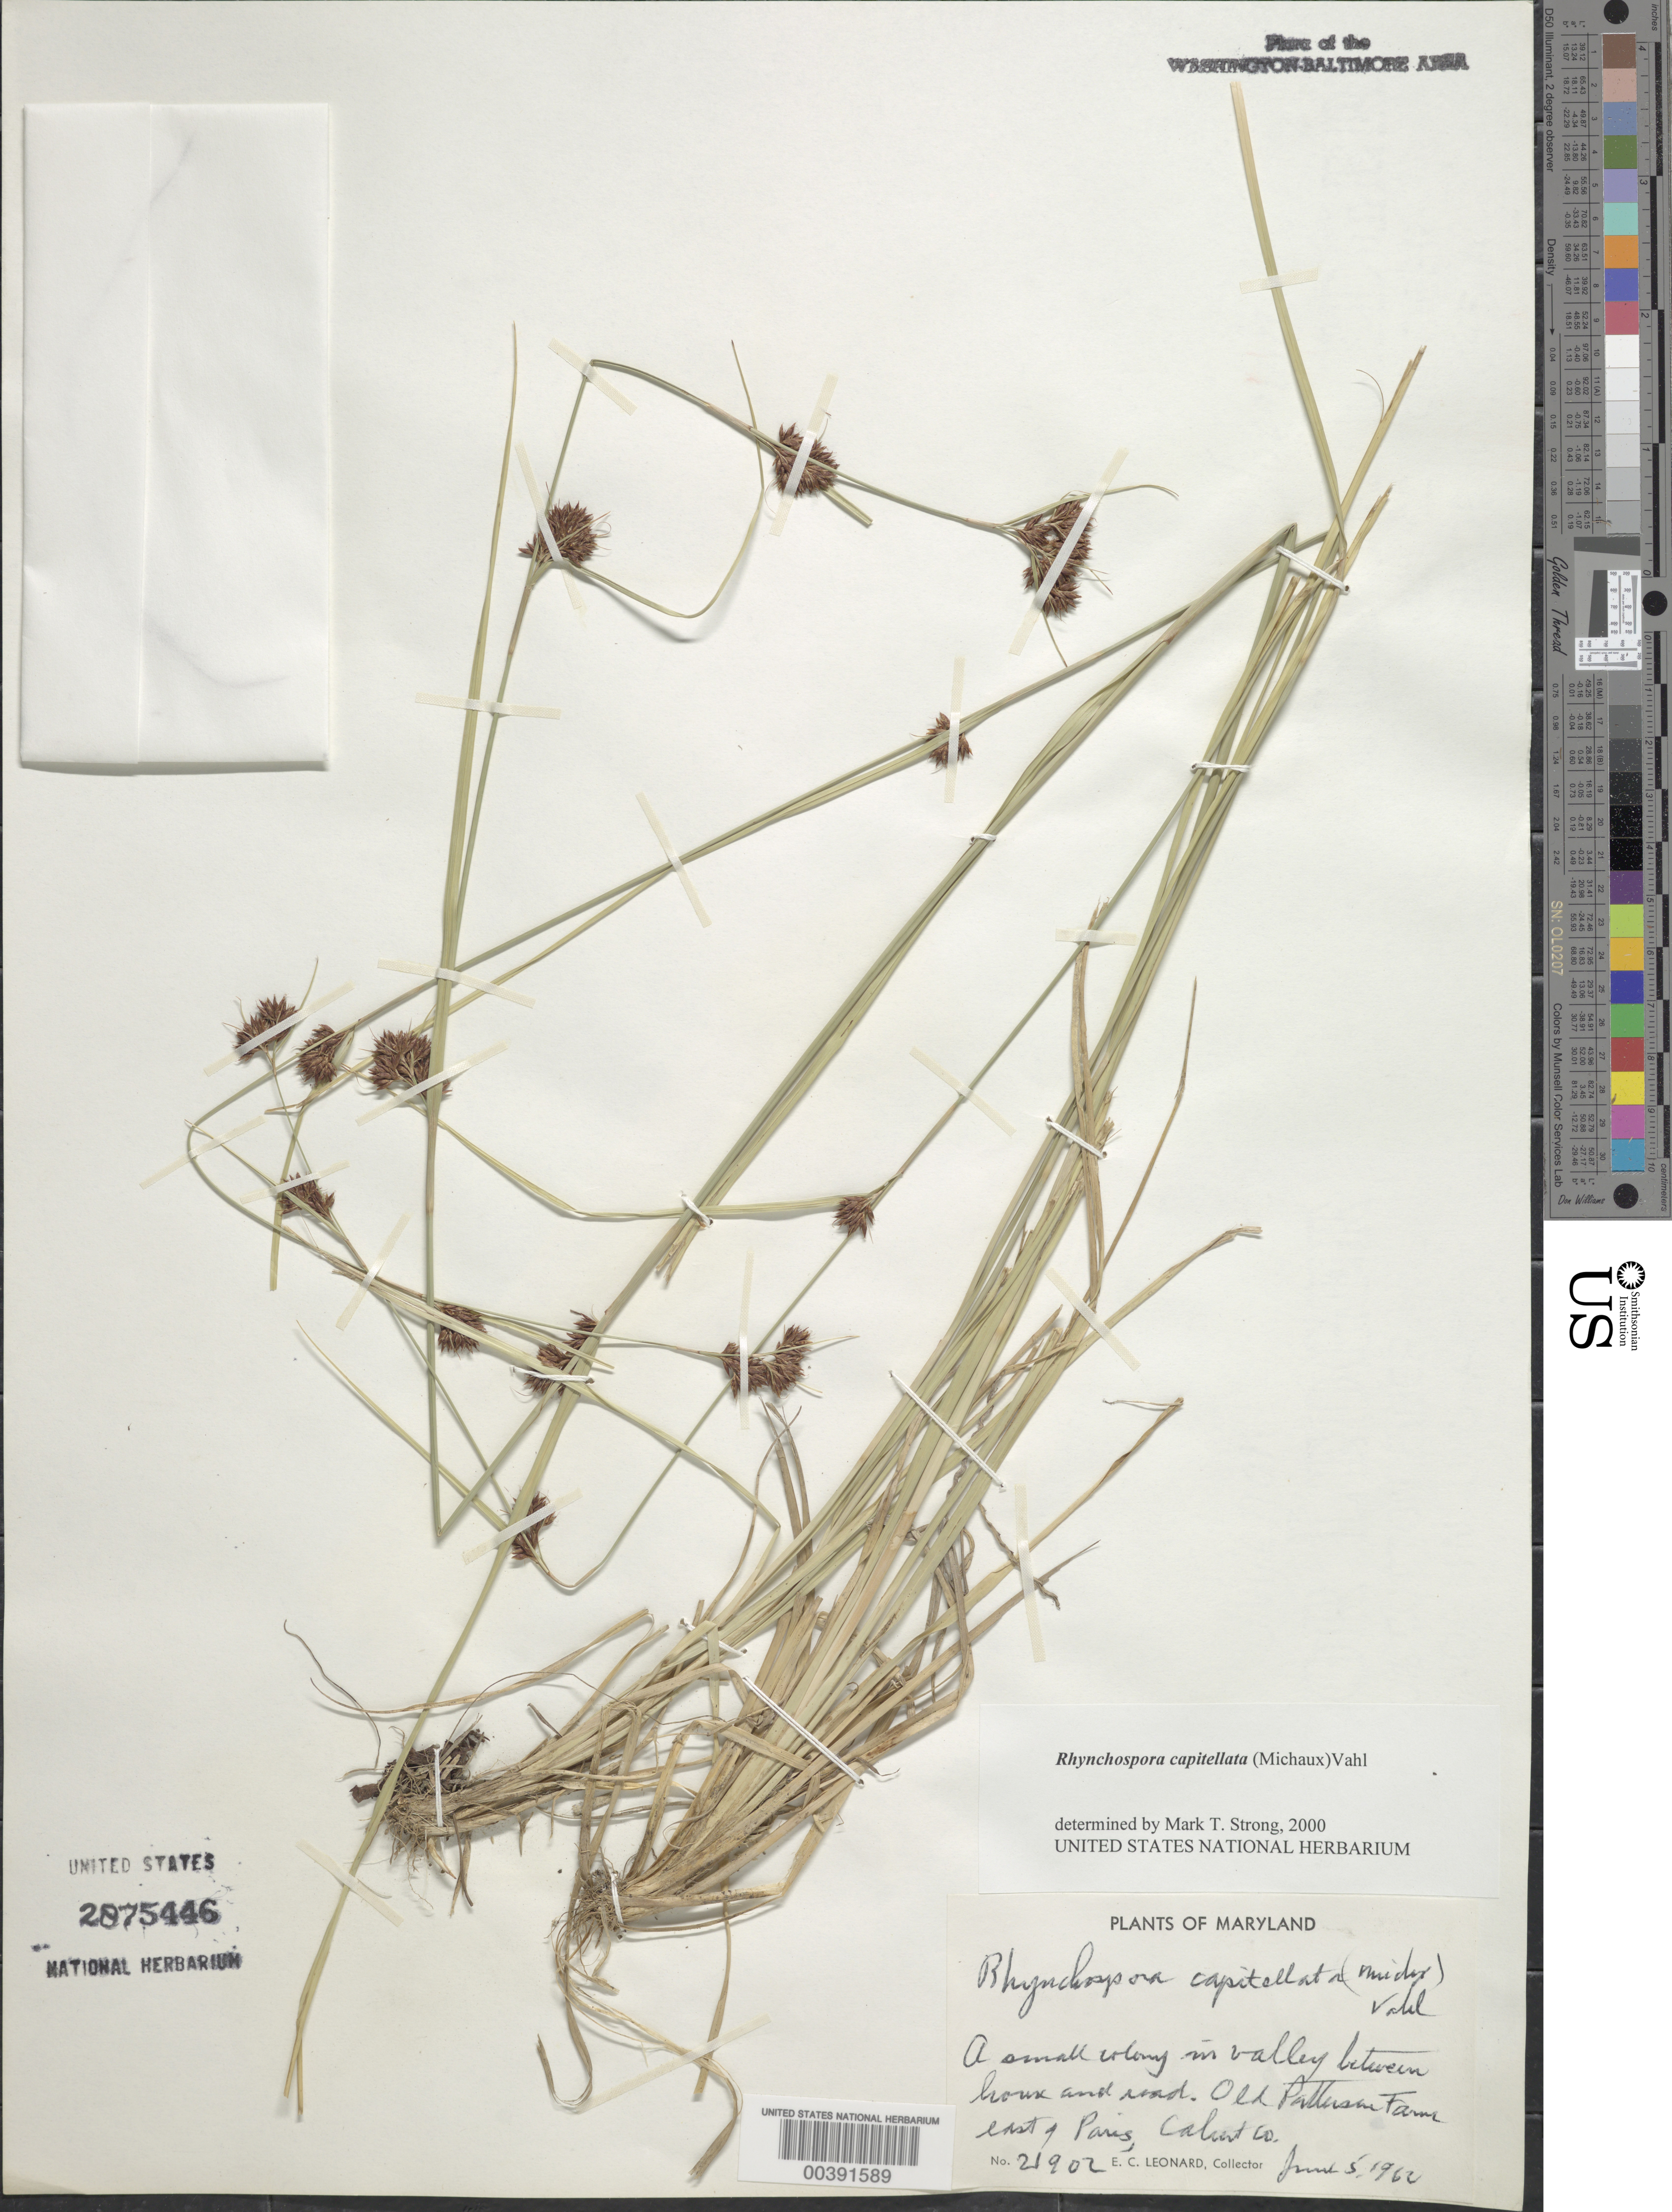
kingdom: Plantae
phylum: Tracheophyta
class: Liliopsida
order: Poales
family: Cyperaceae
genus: Rhynchospora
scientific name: Rhynchospora capitellata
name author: (Michx.) Vahl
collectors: E. C. Leonard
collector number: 21902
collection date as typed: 05 Jun 1962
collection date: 1962-06-05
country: United States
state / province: Maryland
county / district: Calvert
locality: East of Paris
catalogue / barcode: US 2875446